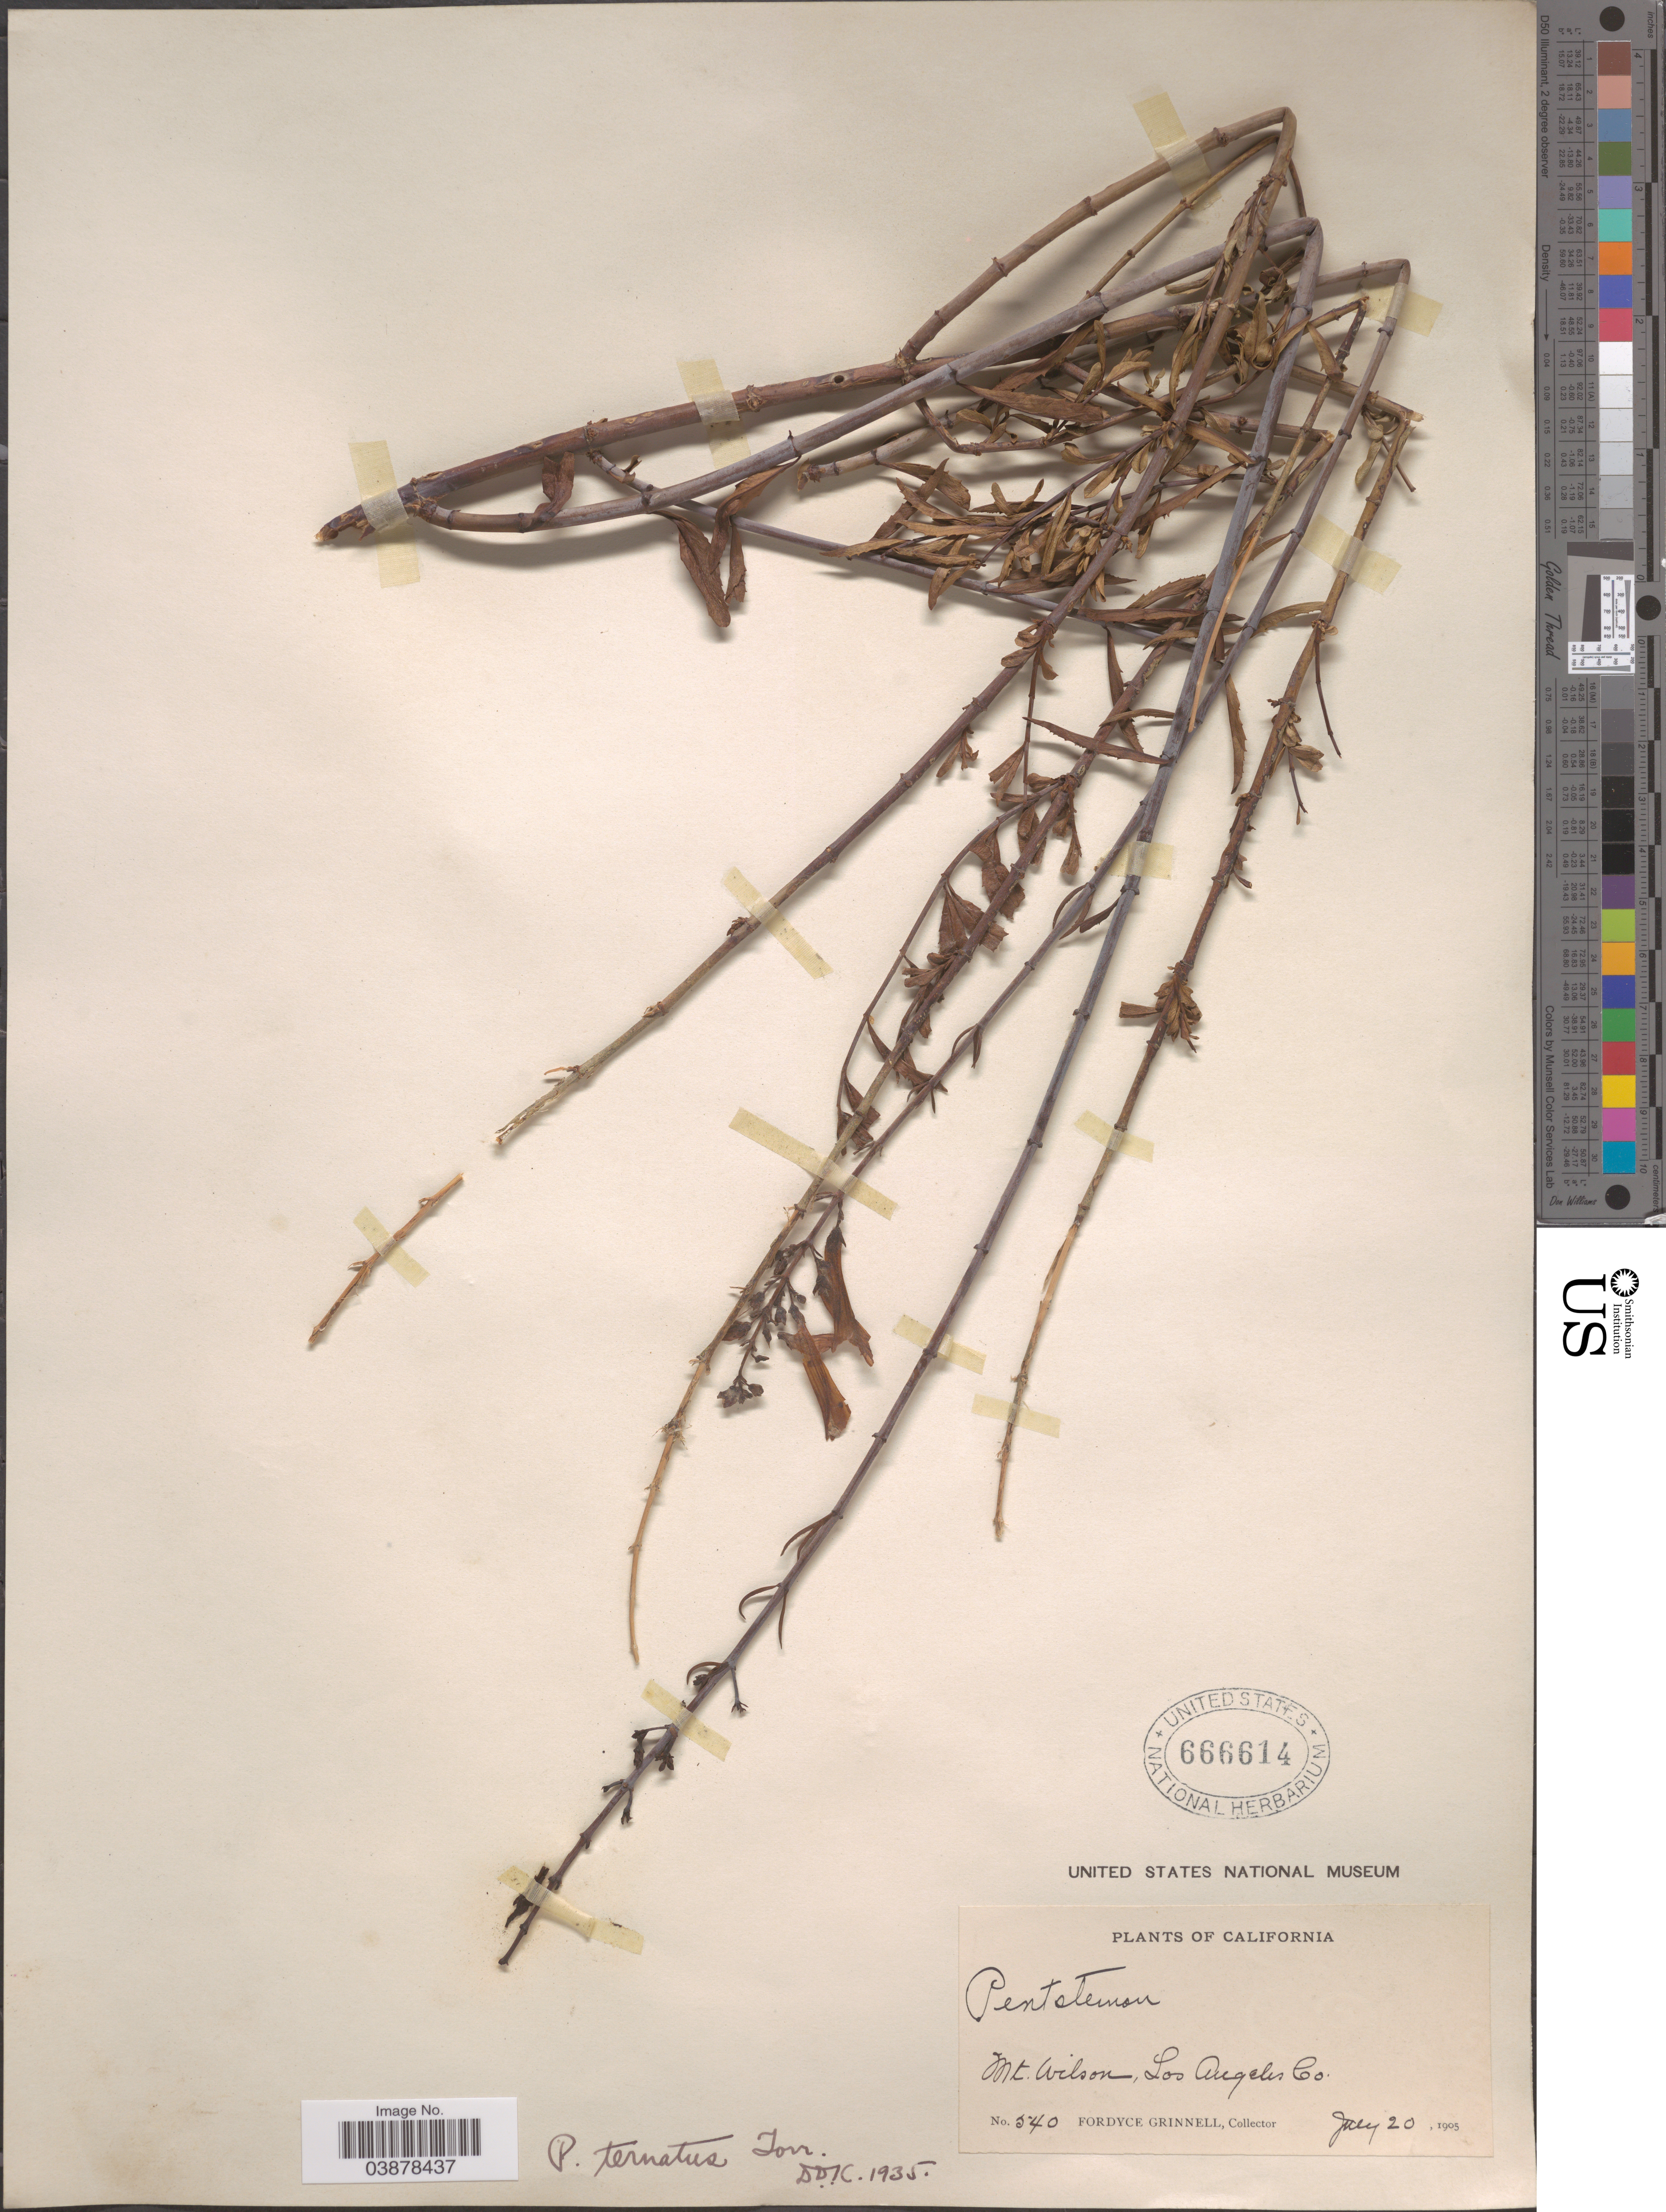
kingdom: Plantae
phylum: Tracheophyta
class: Magnoliopsida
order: Lamiales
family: Plantaginaceae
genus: Penstemon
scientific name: Penstemon ternatus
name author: Torr. ex A. Gray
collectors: F. Grinnell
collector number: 540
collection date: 1905-07-20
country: United States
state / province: California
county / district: Los Angeles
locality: Mt. Wilson, Los Angeles Co.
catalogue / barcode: US 666614